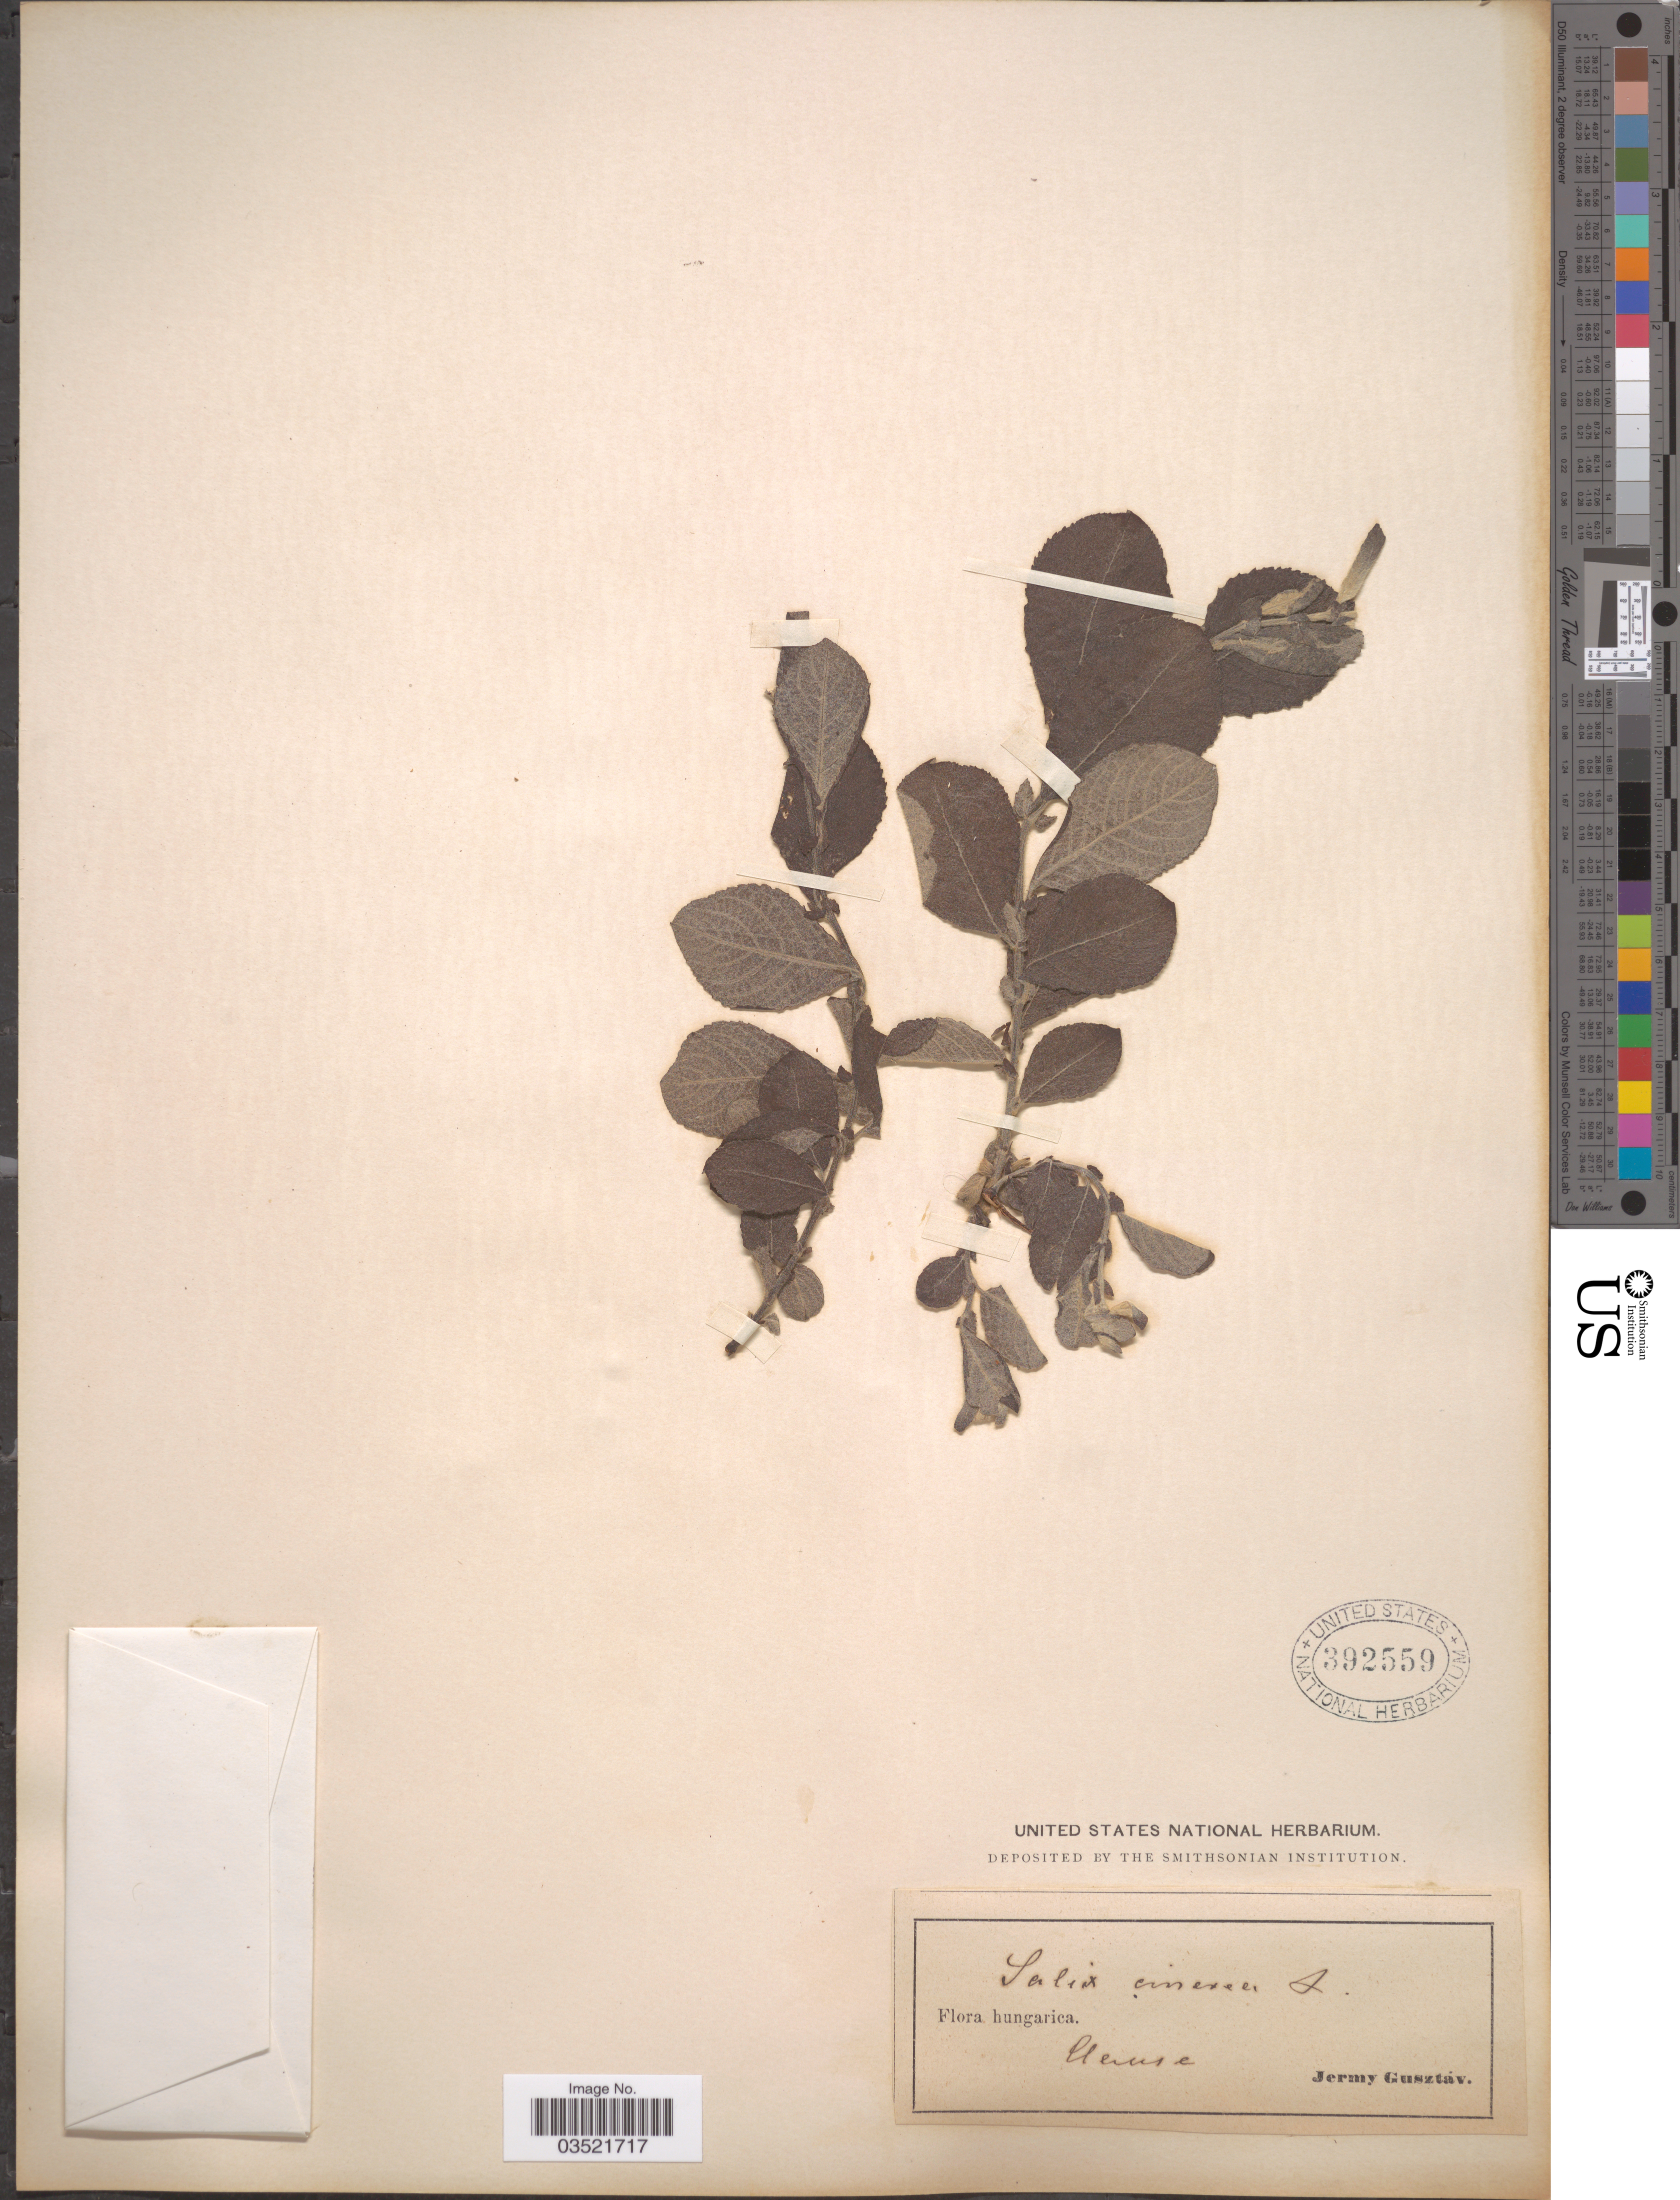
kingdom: Plantae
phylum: Tracheophyta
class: Magnoliopsida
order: Malpighiales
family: Salicaceae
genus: Salix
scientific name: Salix cinerea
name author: L.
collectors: J. Gusztav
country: Hungary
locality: Hungarica. Llemse [interpreted].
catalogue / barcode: US 392559